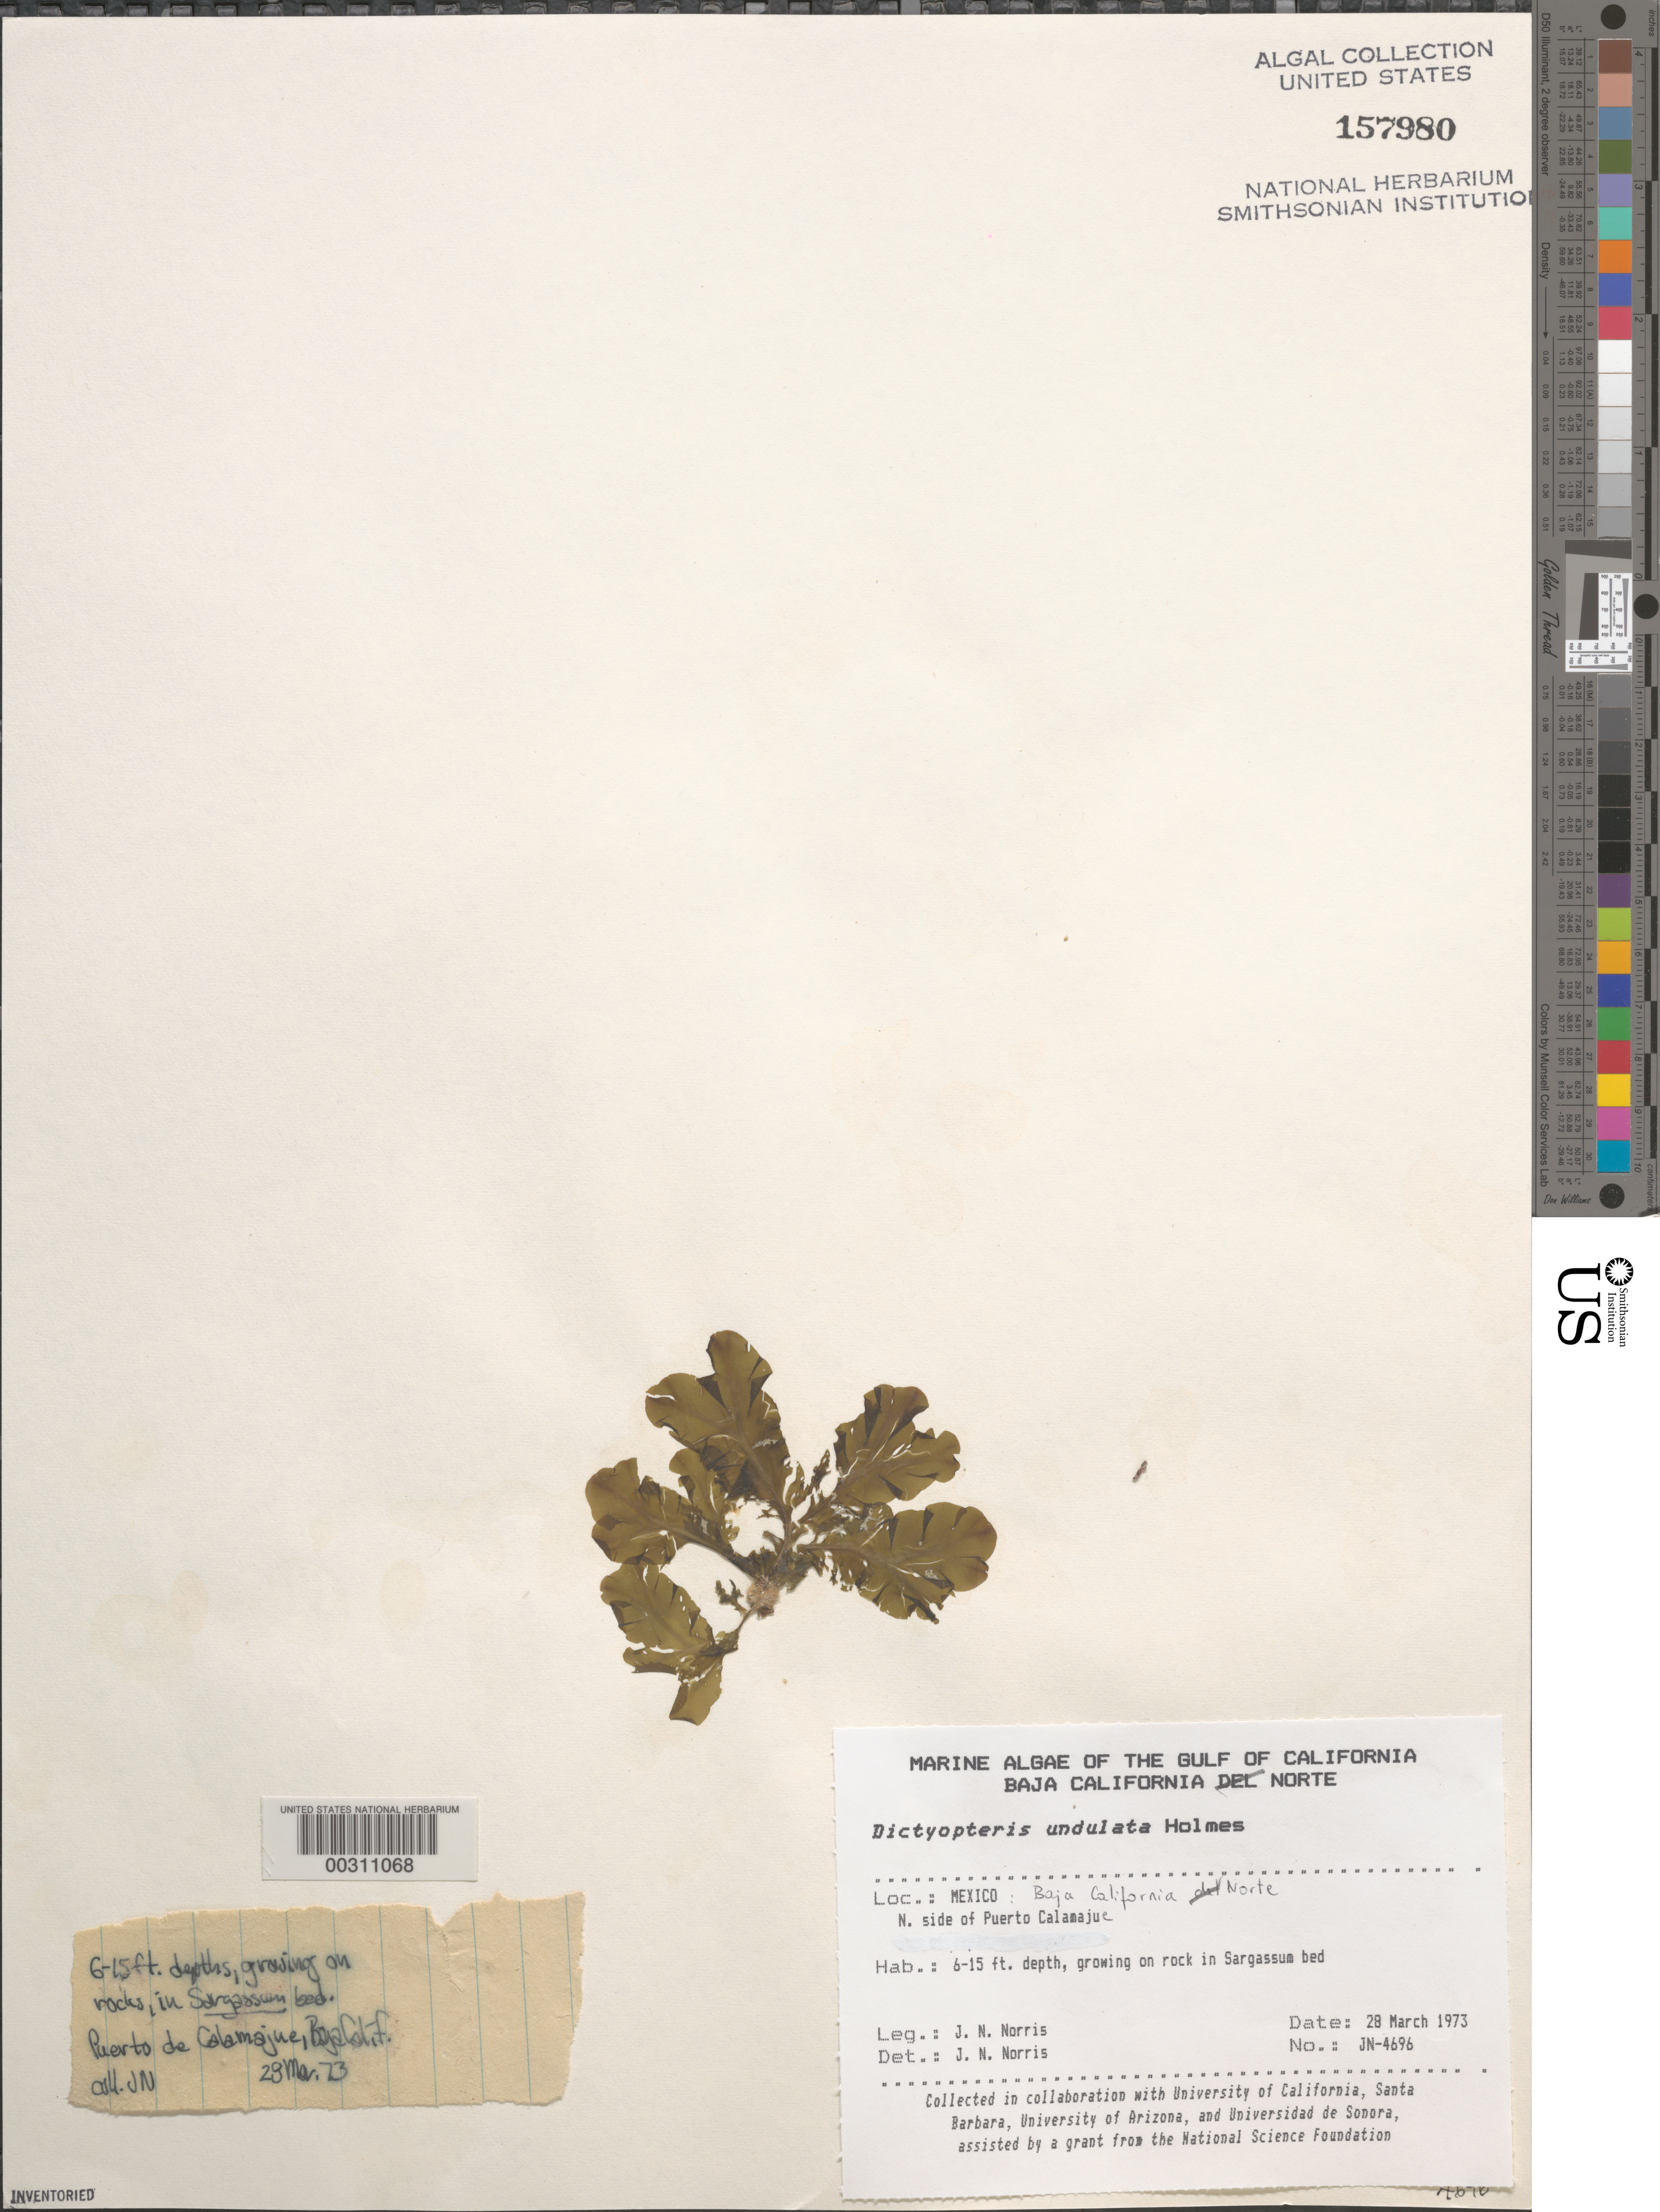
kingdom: Chromista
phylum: Ochrophyta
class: Phaeophyceae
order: Dictyotales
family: Dictyotaceae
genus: Dictyopteris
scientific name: Dictyopteris undulata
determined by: Norris, James N.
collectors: J. N. Norris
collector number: JN-4696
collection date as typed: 28 Mar 1973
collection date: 1973-03-28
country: Mexico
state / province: Baja California Norte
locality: Puerto Calamajue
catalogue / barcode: US 157980